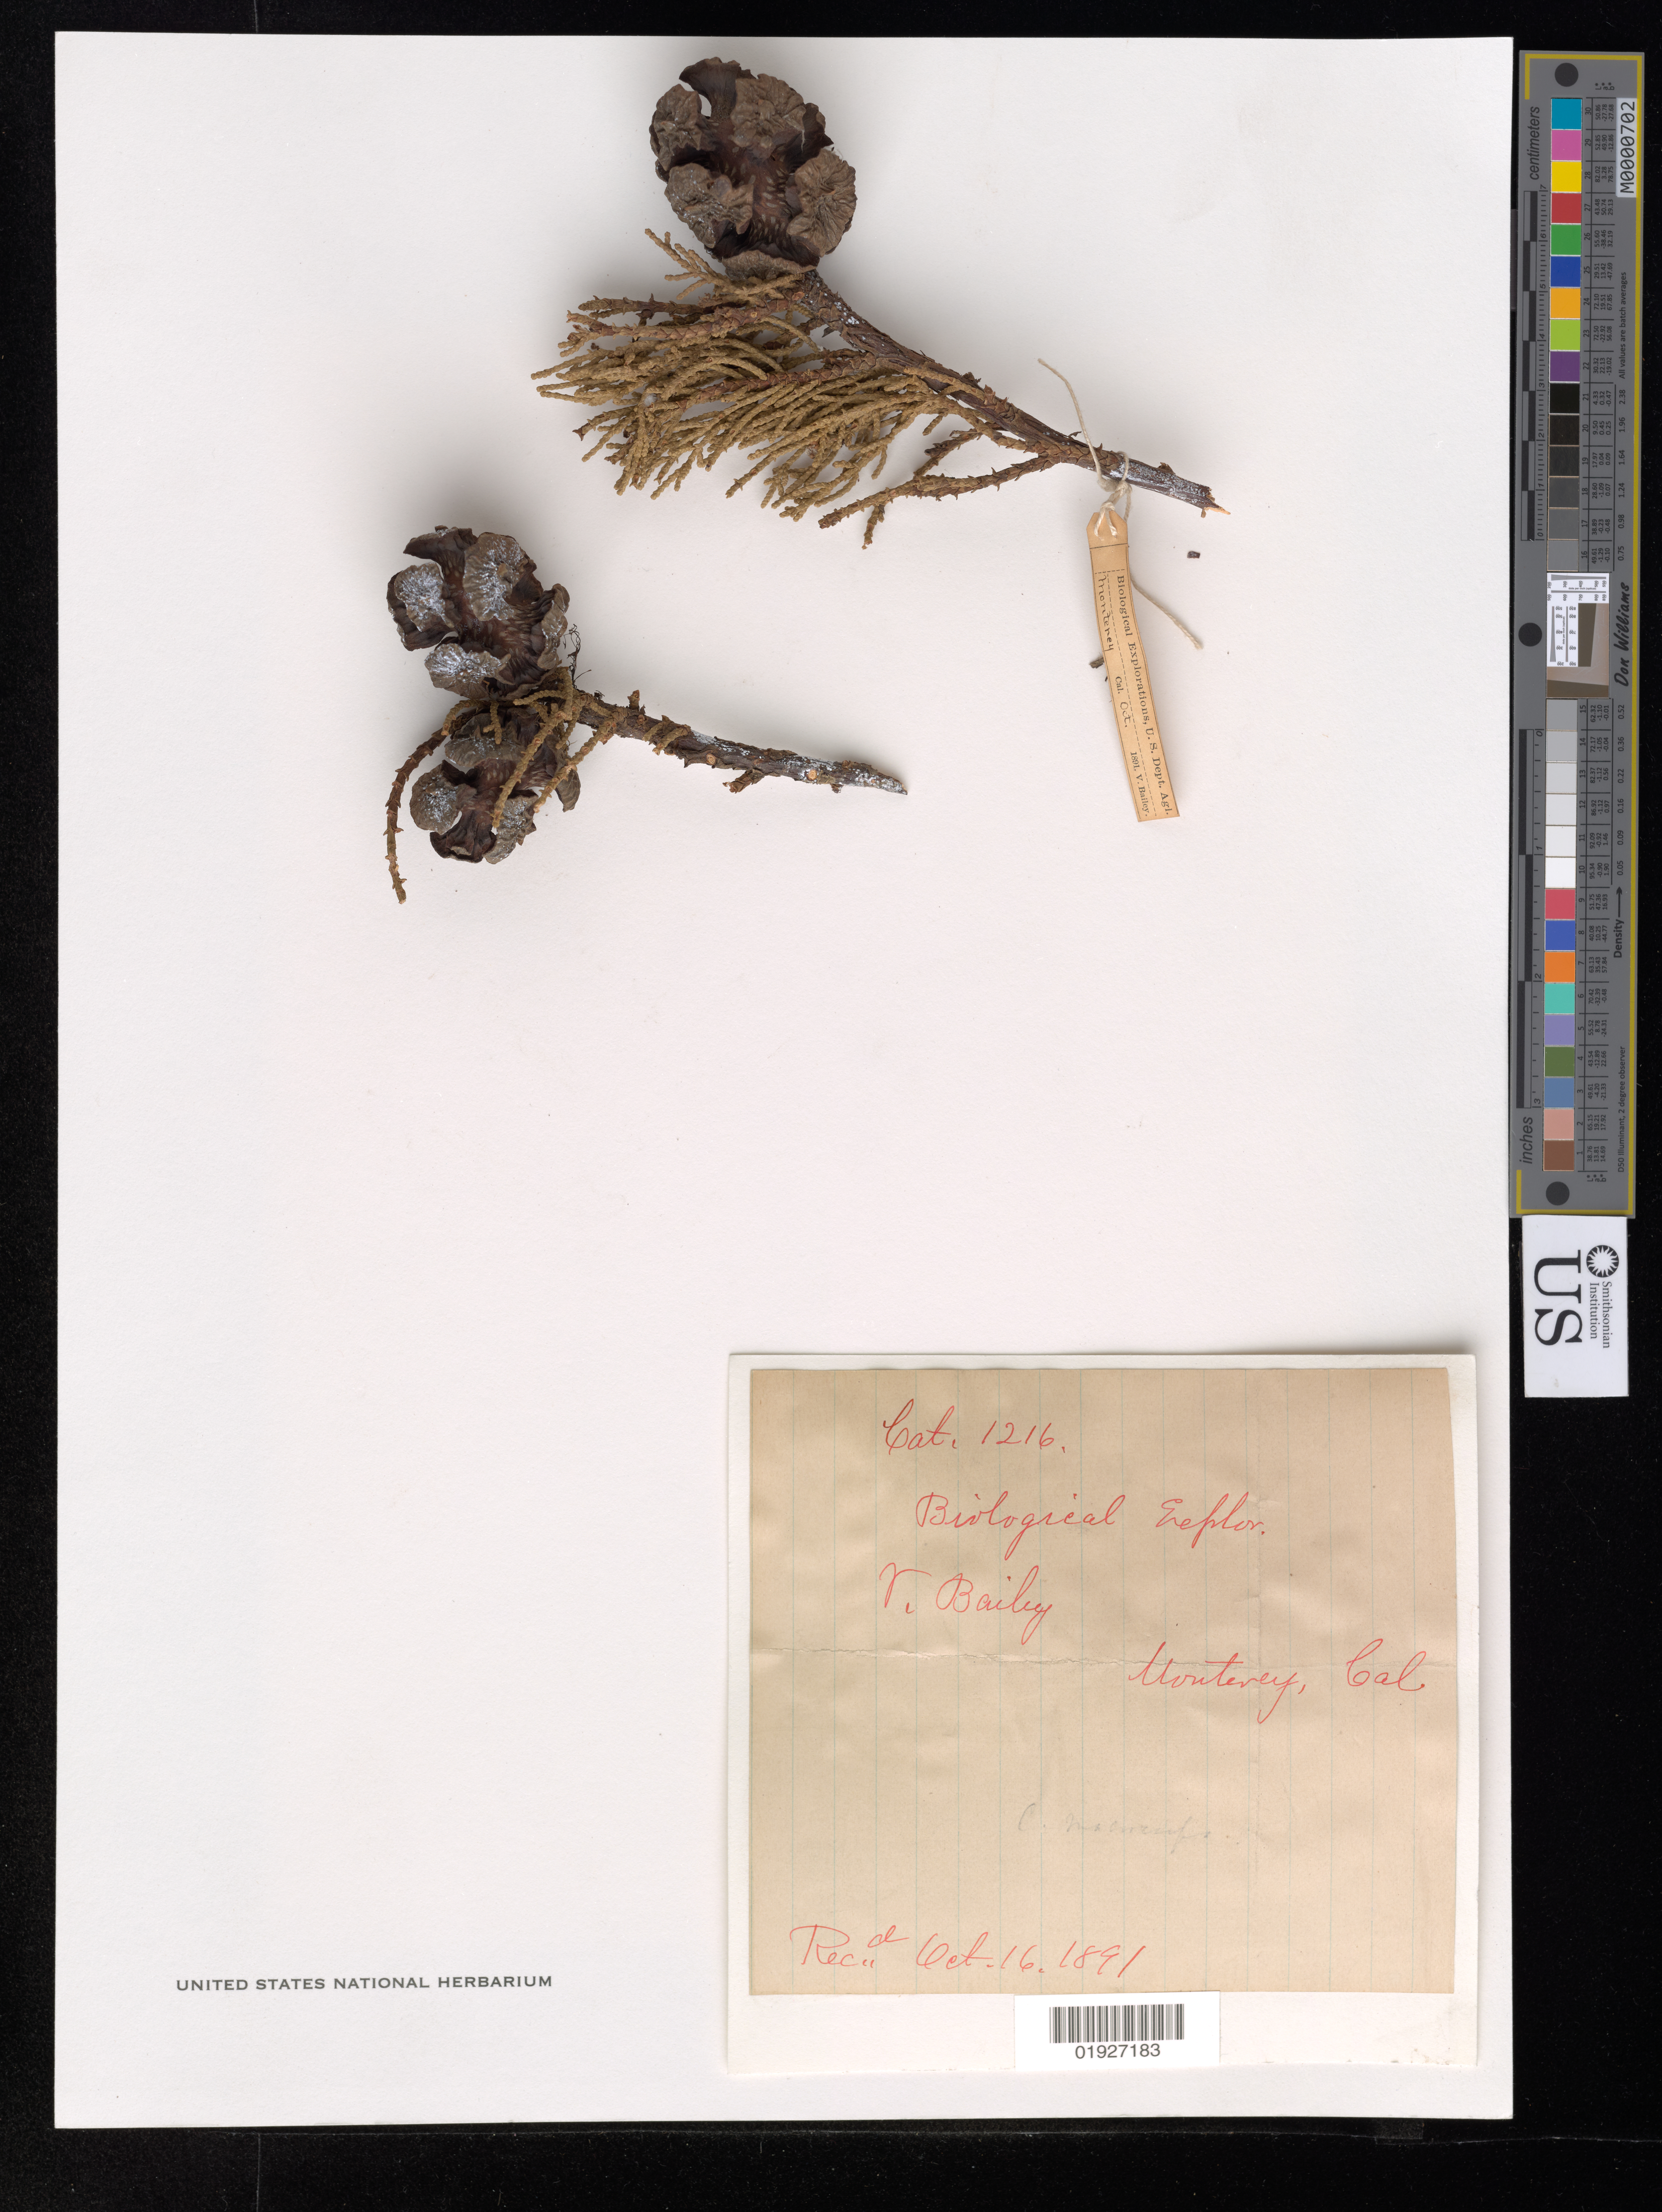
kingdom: Plantae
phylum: Tracheophyta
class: Pinopsida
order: Pinales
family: Cupressaceae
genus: Hesperocyparis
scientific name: Hesperocyparis macrocarpa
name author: (Hartw. ex Gordon) Bartel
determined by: (US) Smithsonian Institution - National Museum of Natural History - Department of Botany (UNITED STATES)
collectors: V. O. Bailey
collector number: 1216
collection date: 1891-10-16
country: United States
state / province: California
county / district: Monterey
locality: Monterey